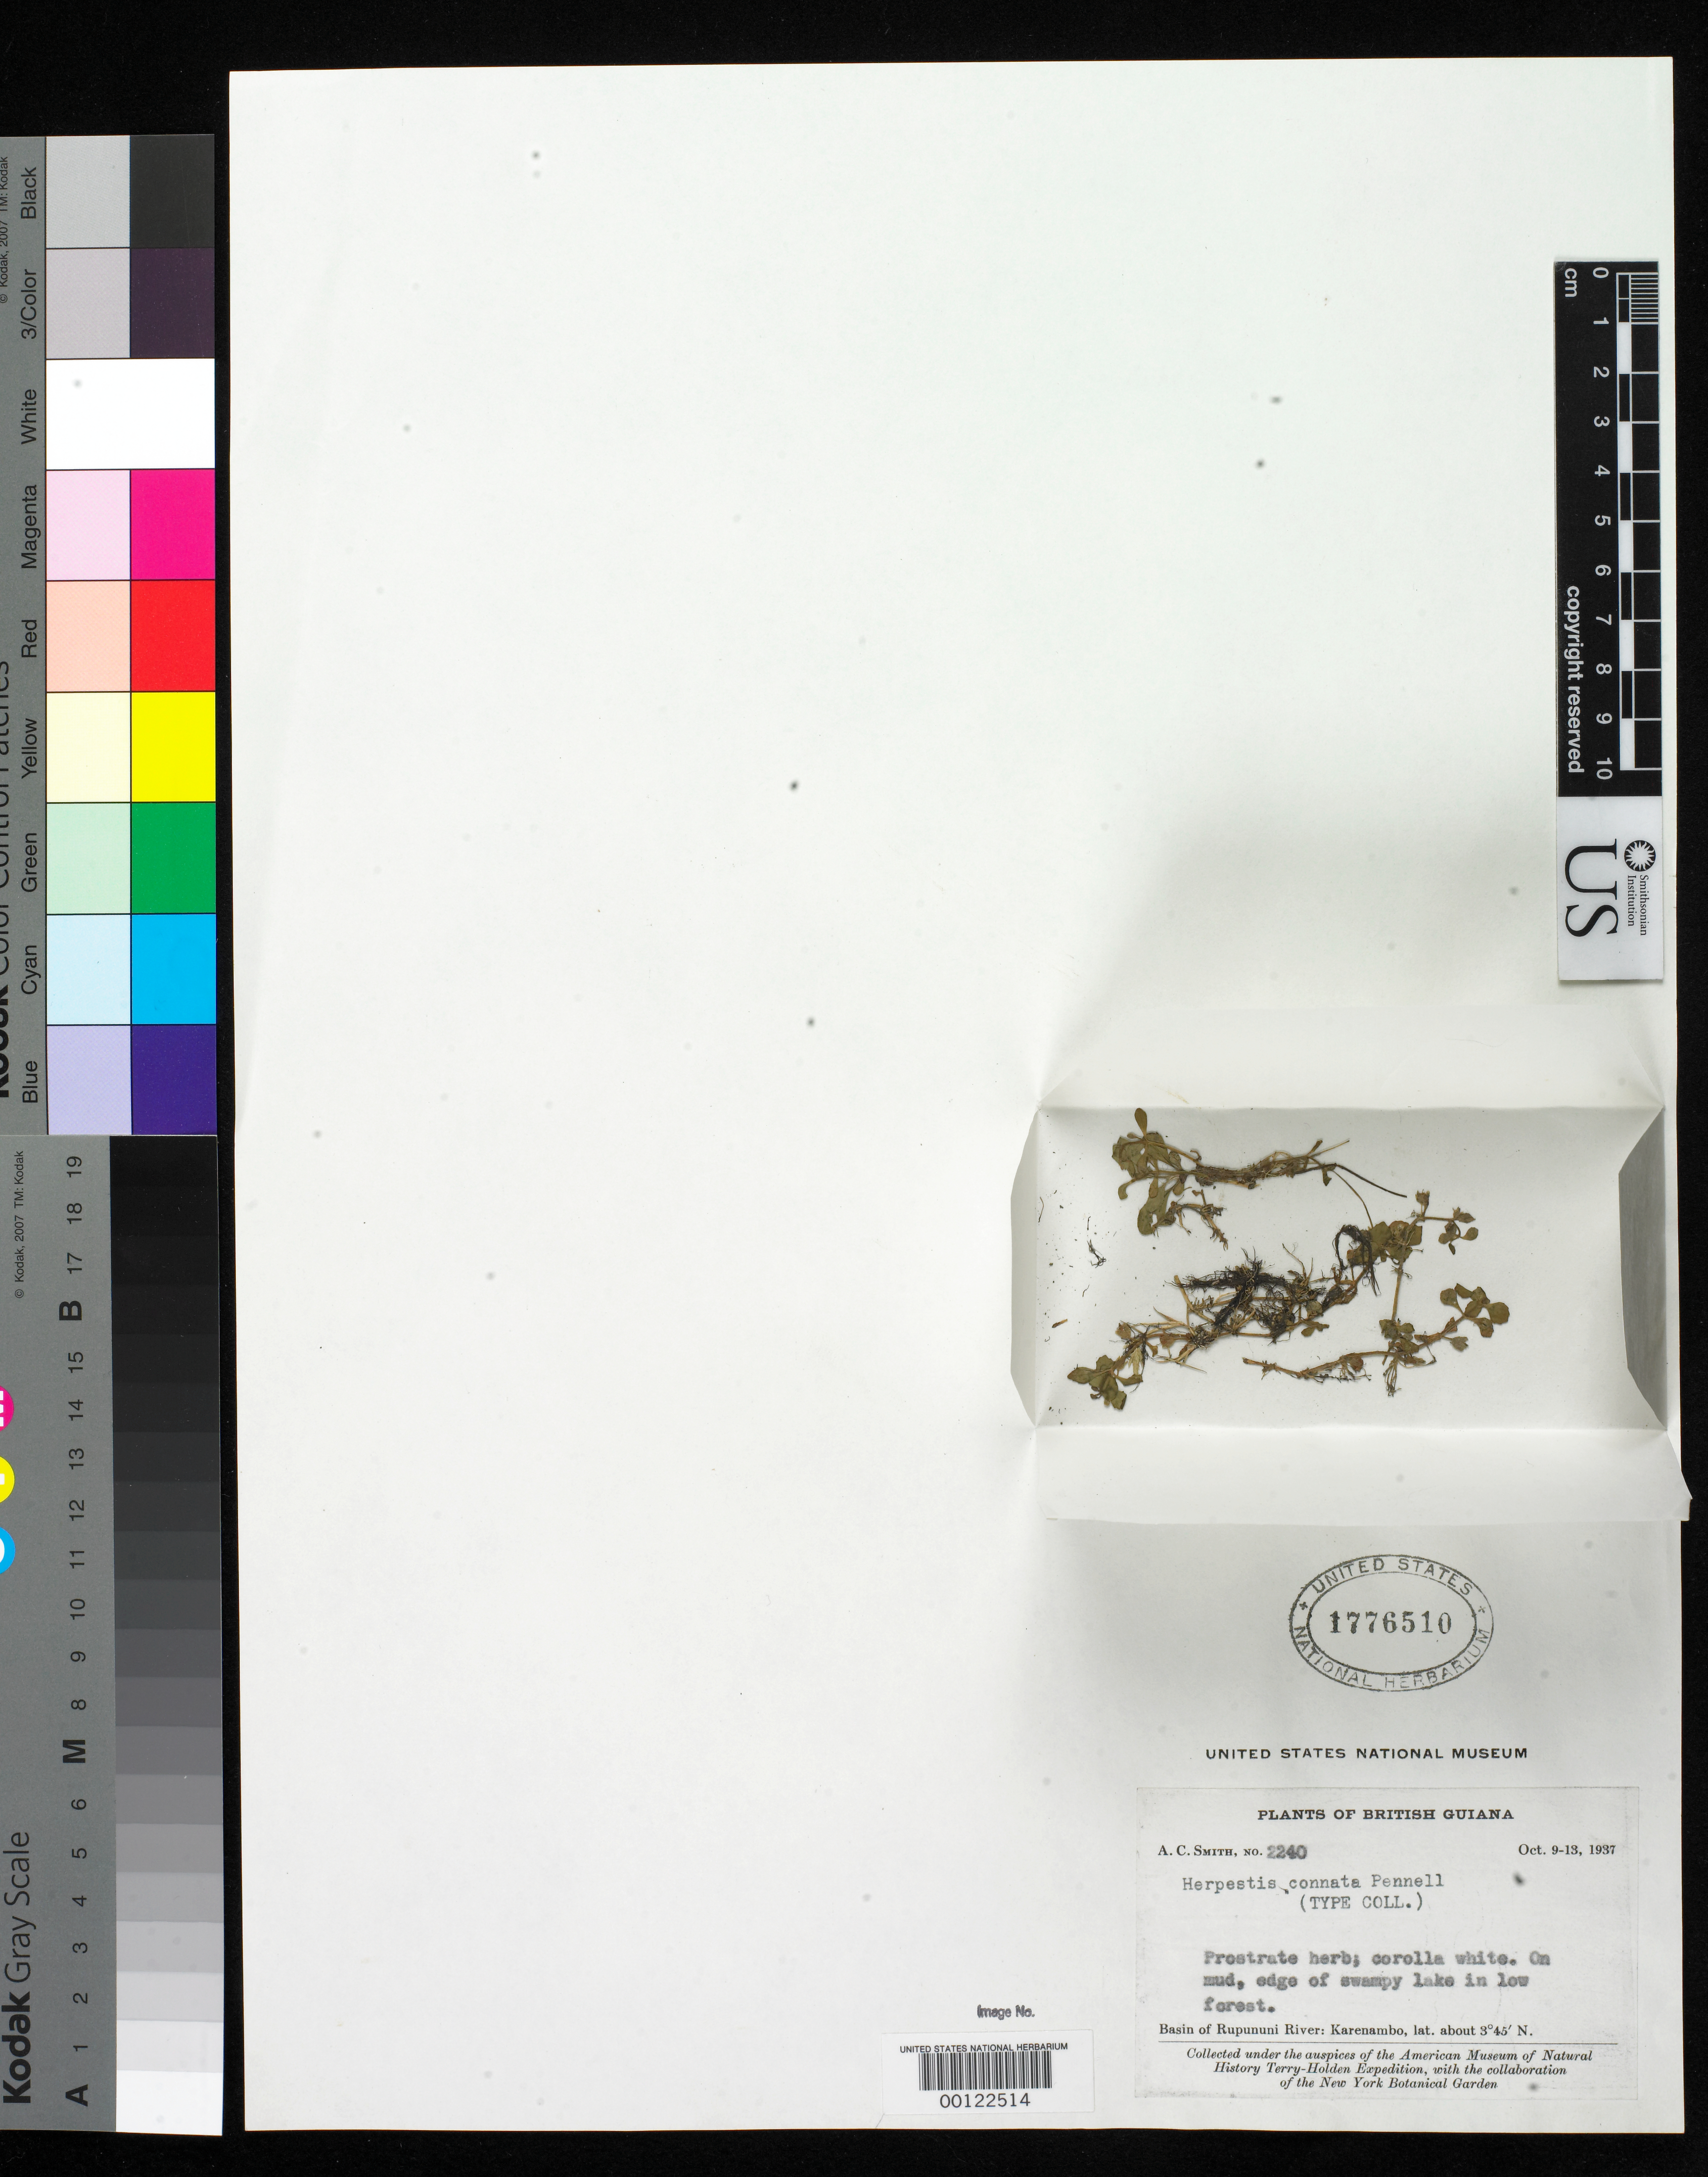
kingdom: Plantae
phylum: Tracheophyta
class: Magnoliopsida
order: Lamiales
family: Plantaginaceae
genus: Herpestis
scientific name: Herpestis connata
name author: Pennell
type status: Isotype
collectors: A. C. Smith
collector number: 2240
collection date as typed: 09 Oct 1937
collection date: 1937-10-09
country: Guyana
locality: Karenambo.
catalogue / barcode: US 1776510